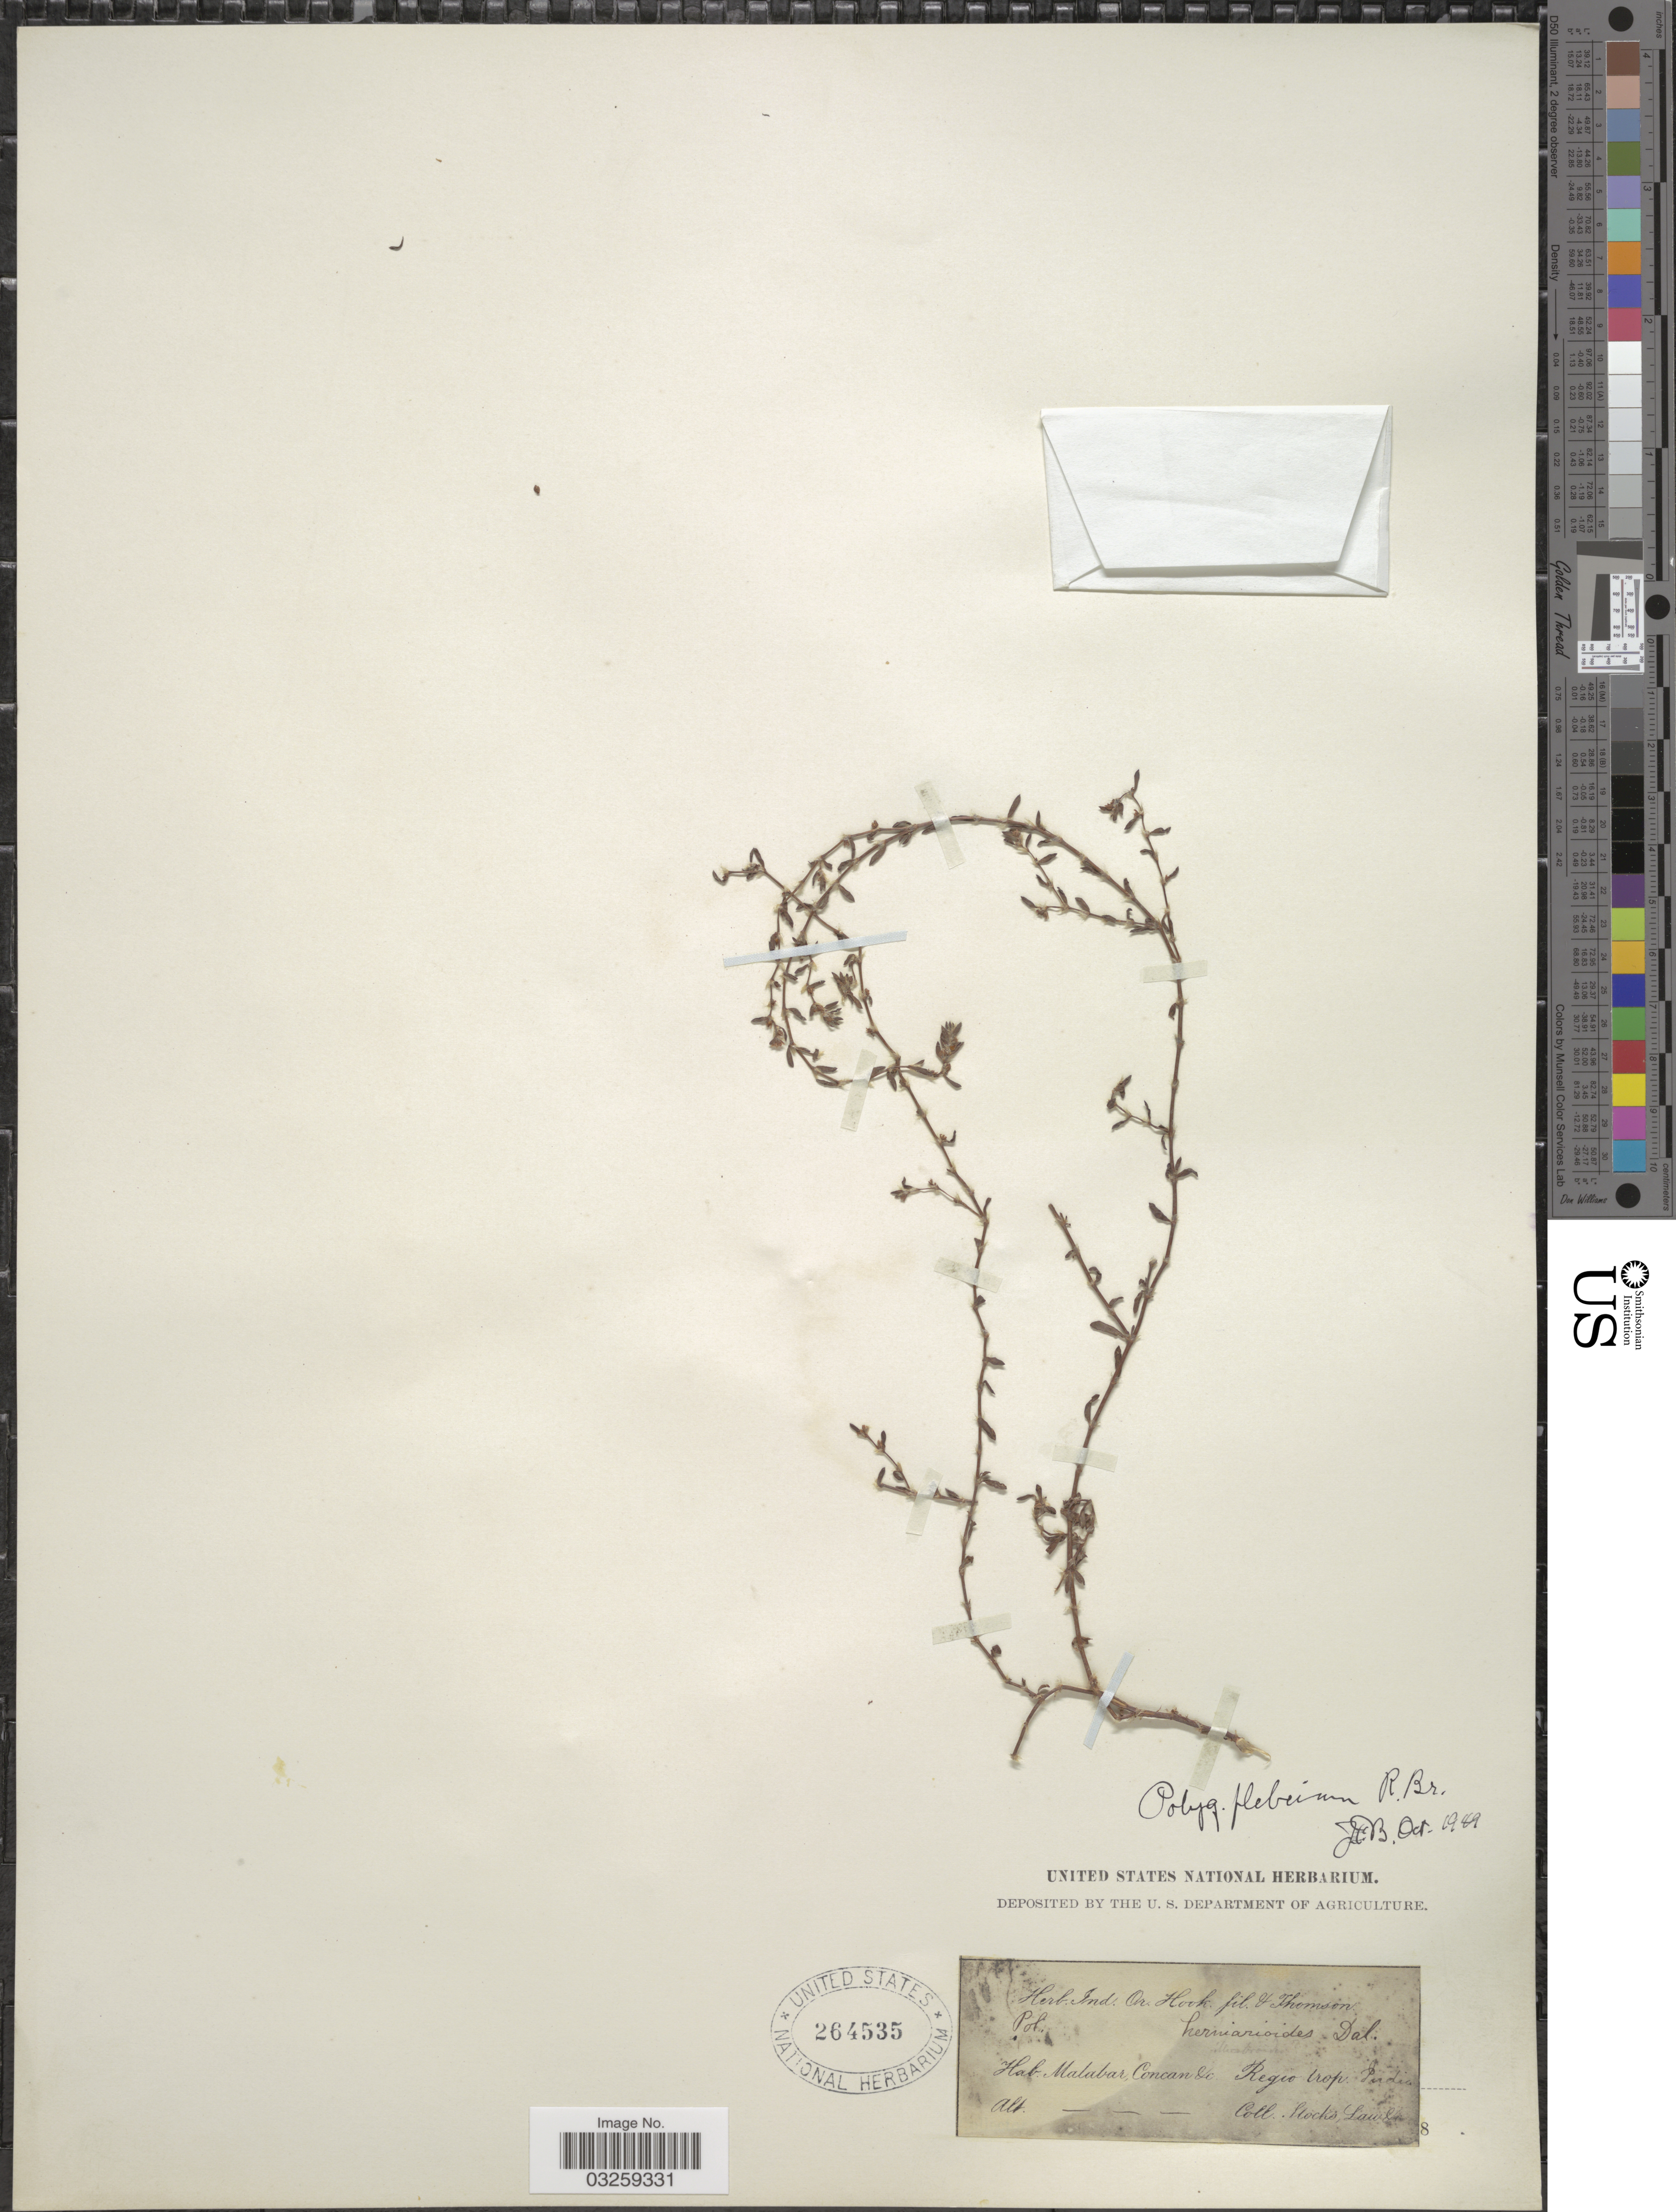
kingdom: Plantae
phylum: Tracheophyta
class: Magnoliopsida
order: Caryophyllales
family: Polygonaceae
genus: Polygonum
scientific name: Polygonum plebeium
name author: R. Br.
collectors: J. Stocks & J. Law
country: India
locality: Malabar, Concan & c.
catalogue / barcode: US 264535